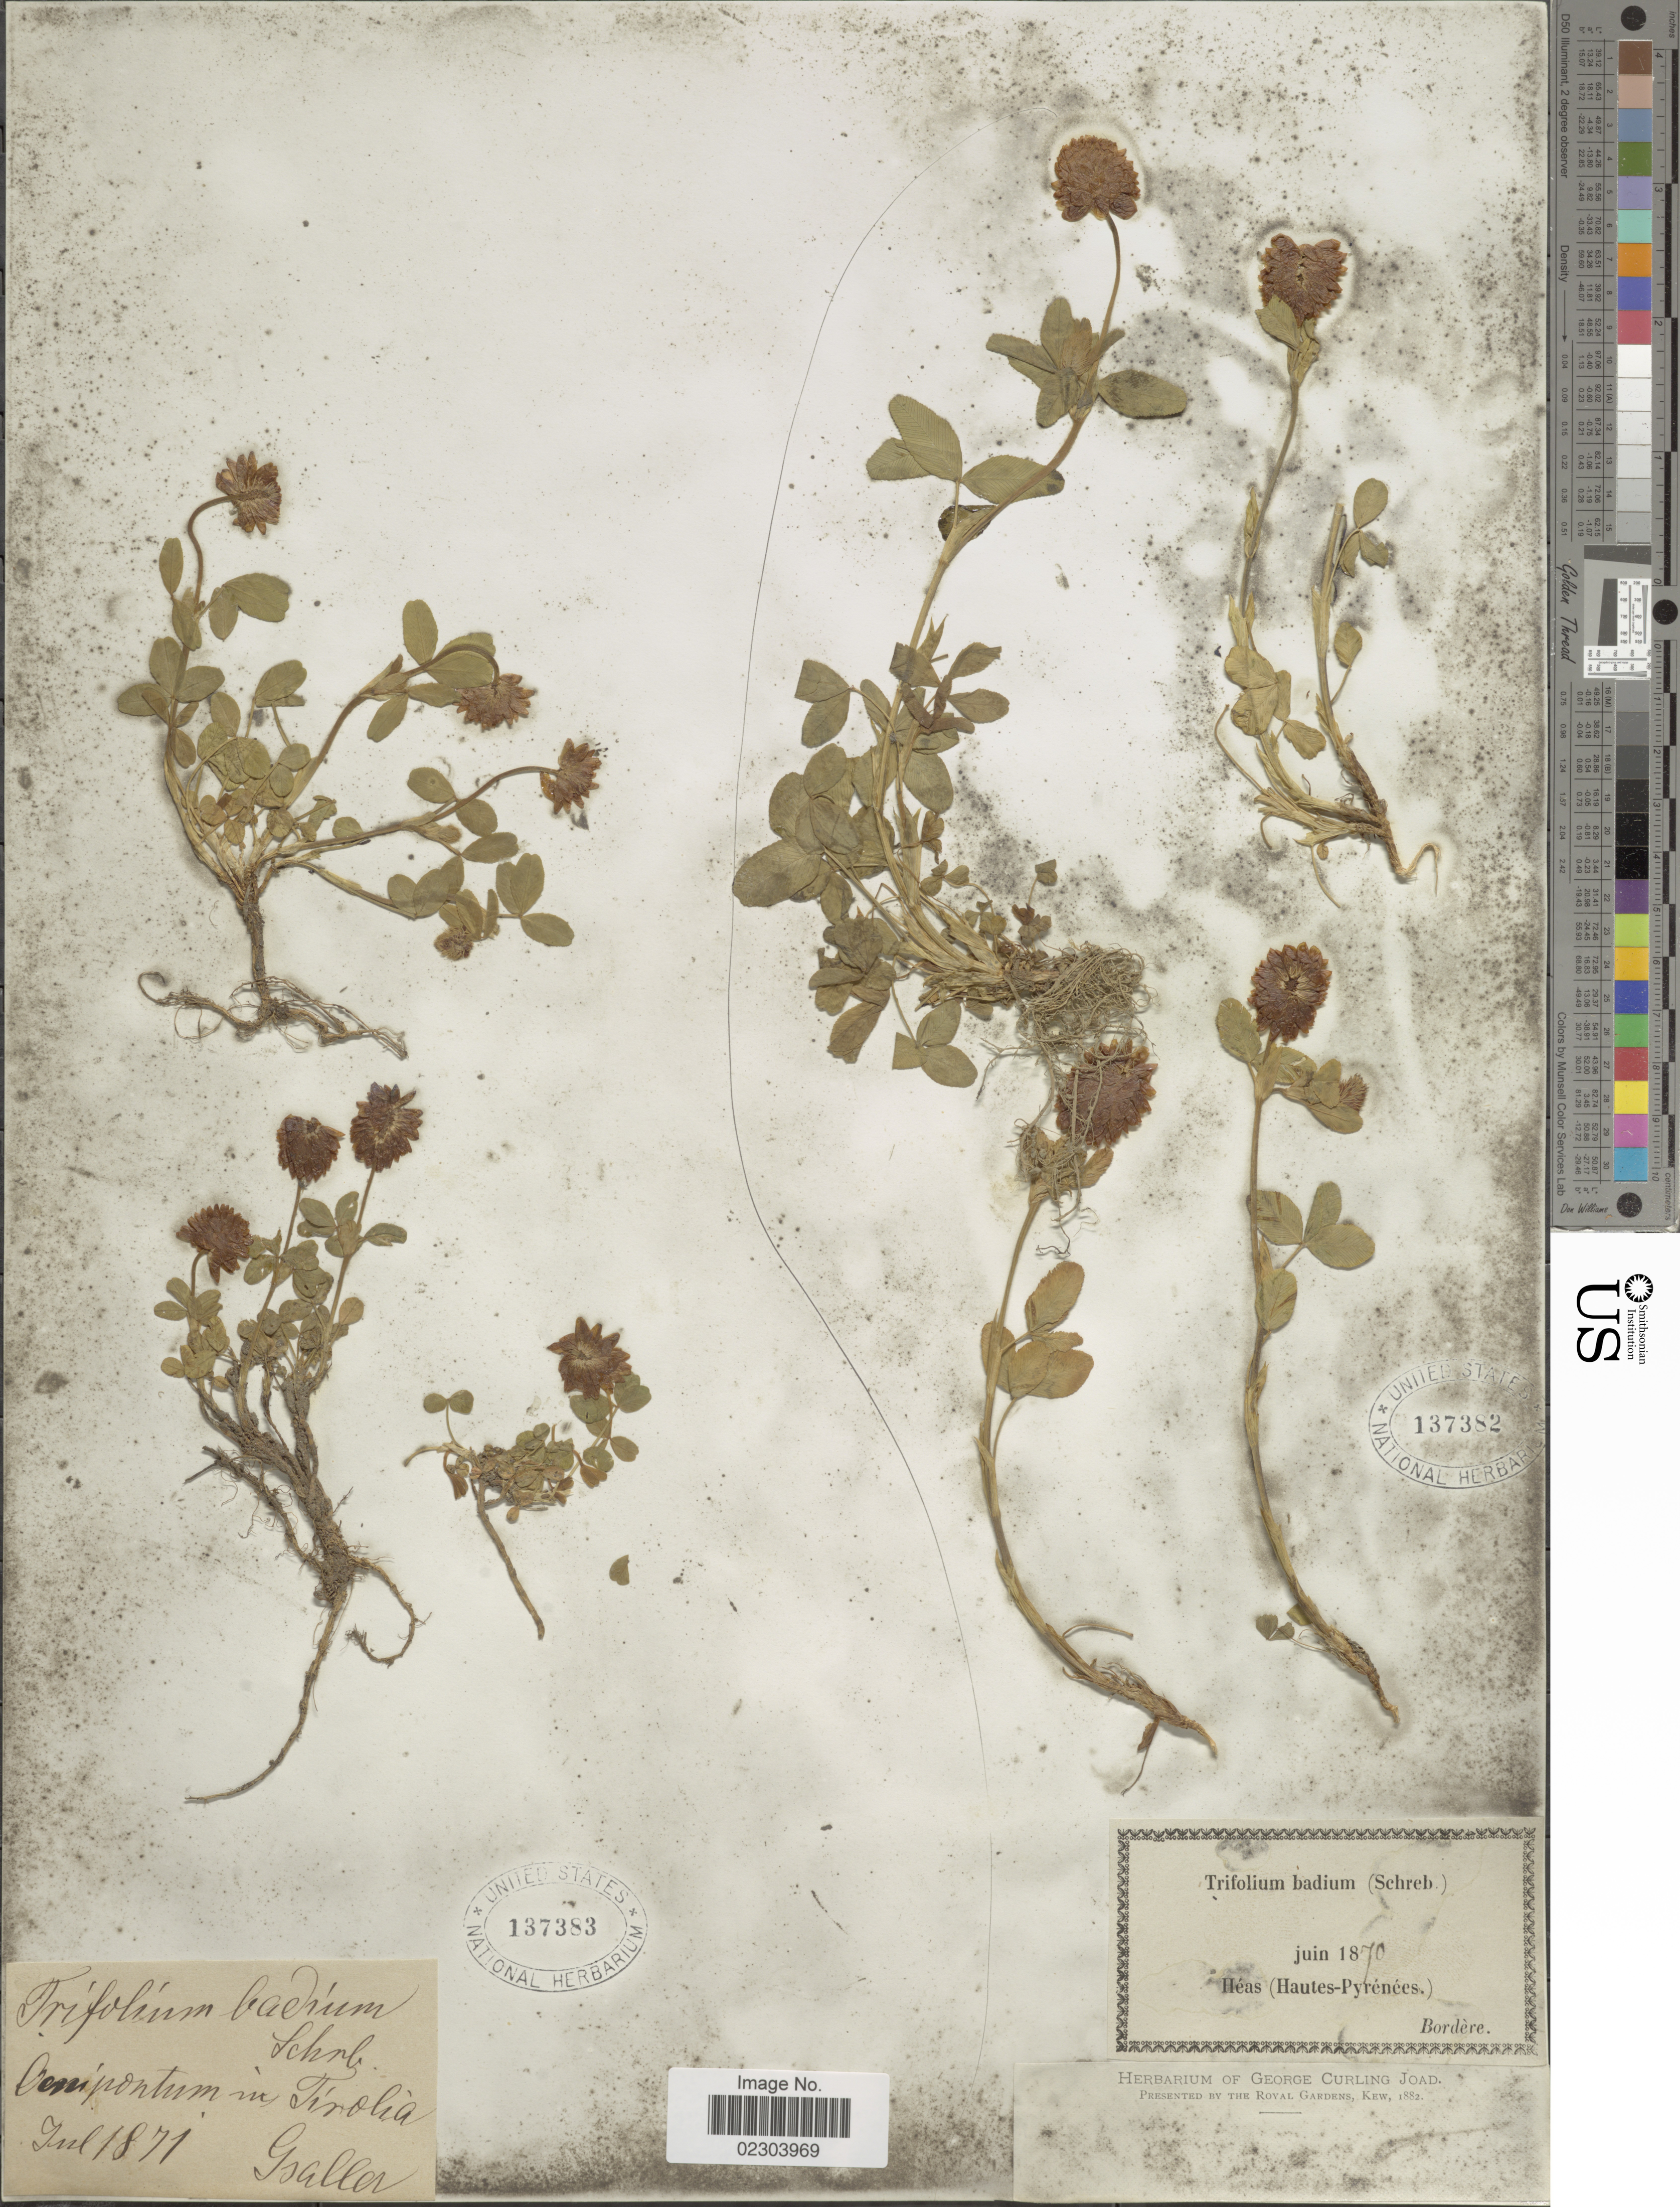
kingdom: Plantae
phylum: Tracheophyta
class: Magnoliopsida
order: Fabales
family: Fabaceae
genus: Trifolium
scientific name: Trifolium badium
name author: Schreb.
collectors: -. Bordère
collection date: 1870-06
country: France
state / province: Occitanie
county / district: Hautes-Pyrénées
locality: Heas (Hautes-Pyrenees)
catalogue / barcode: US 137382